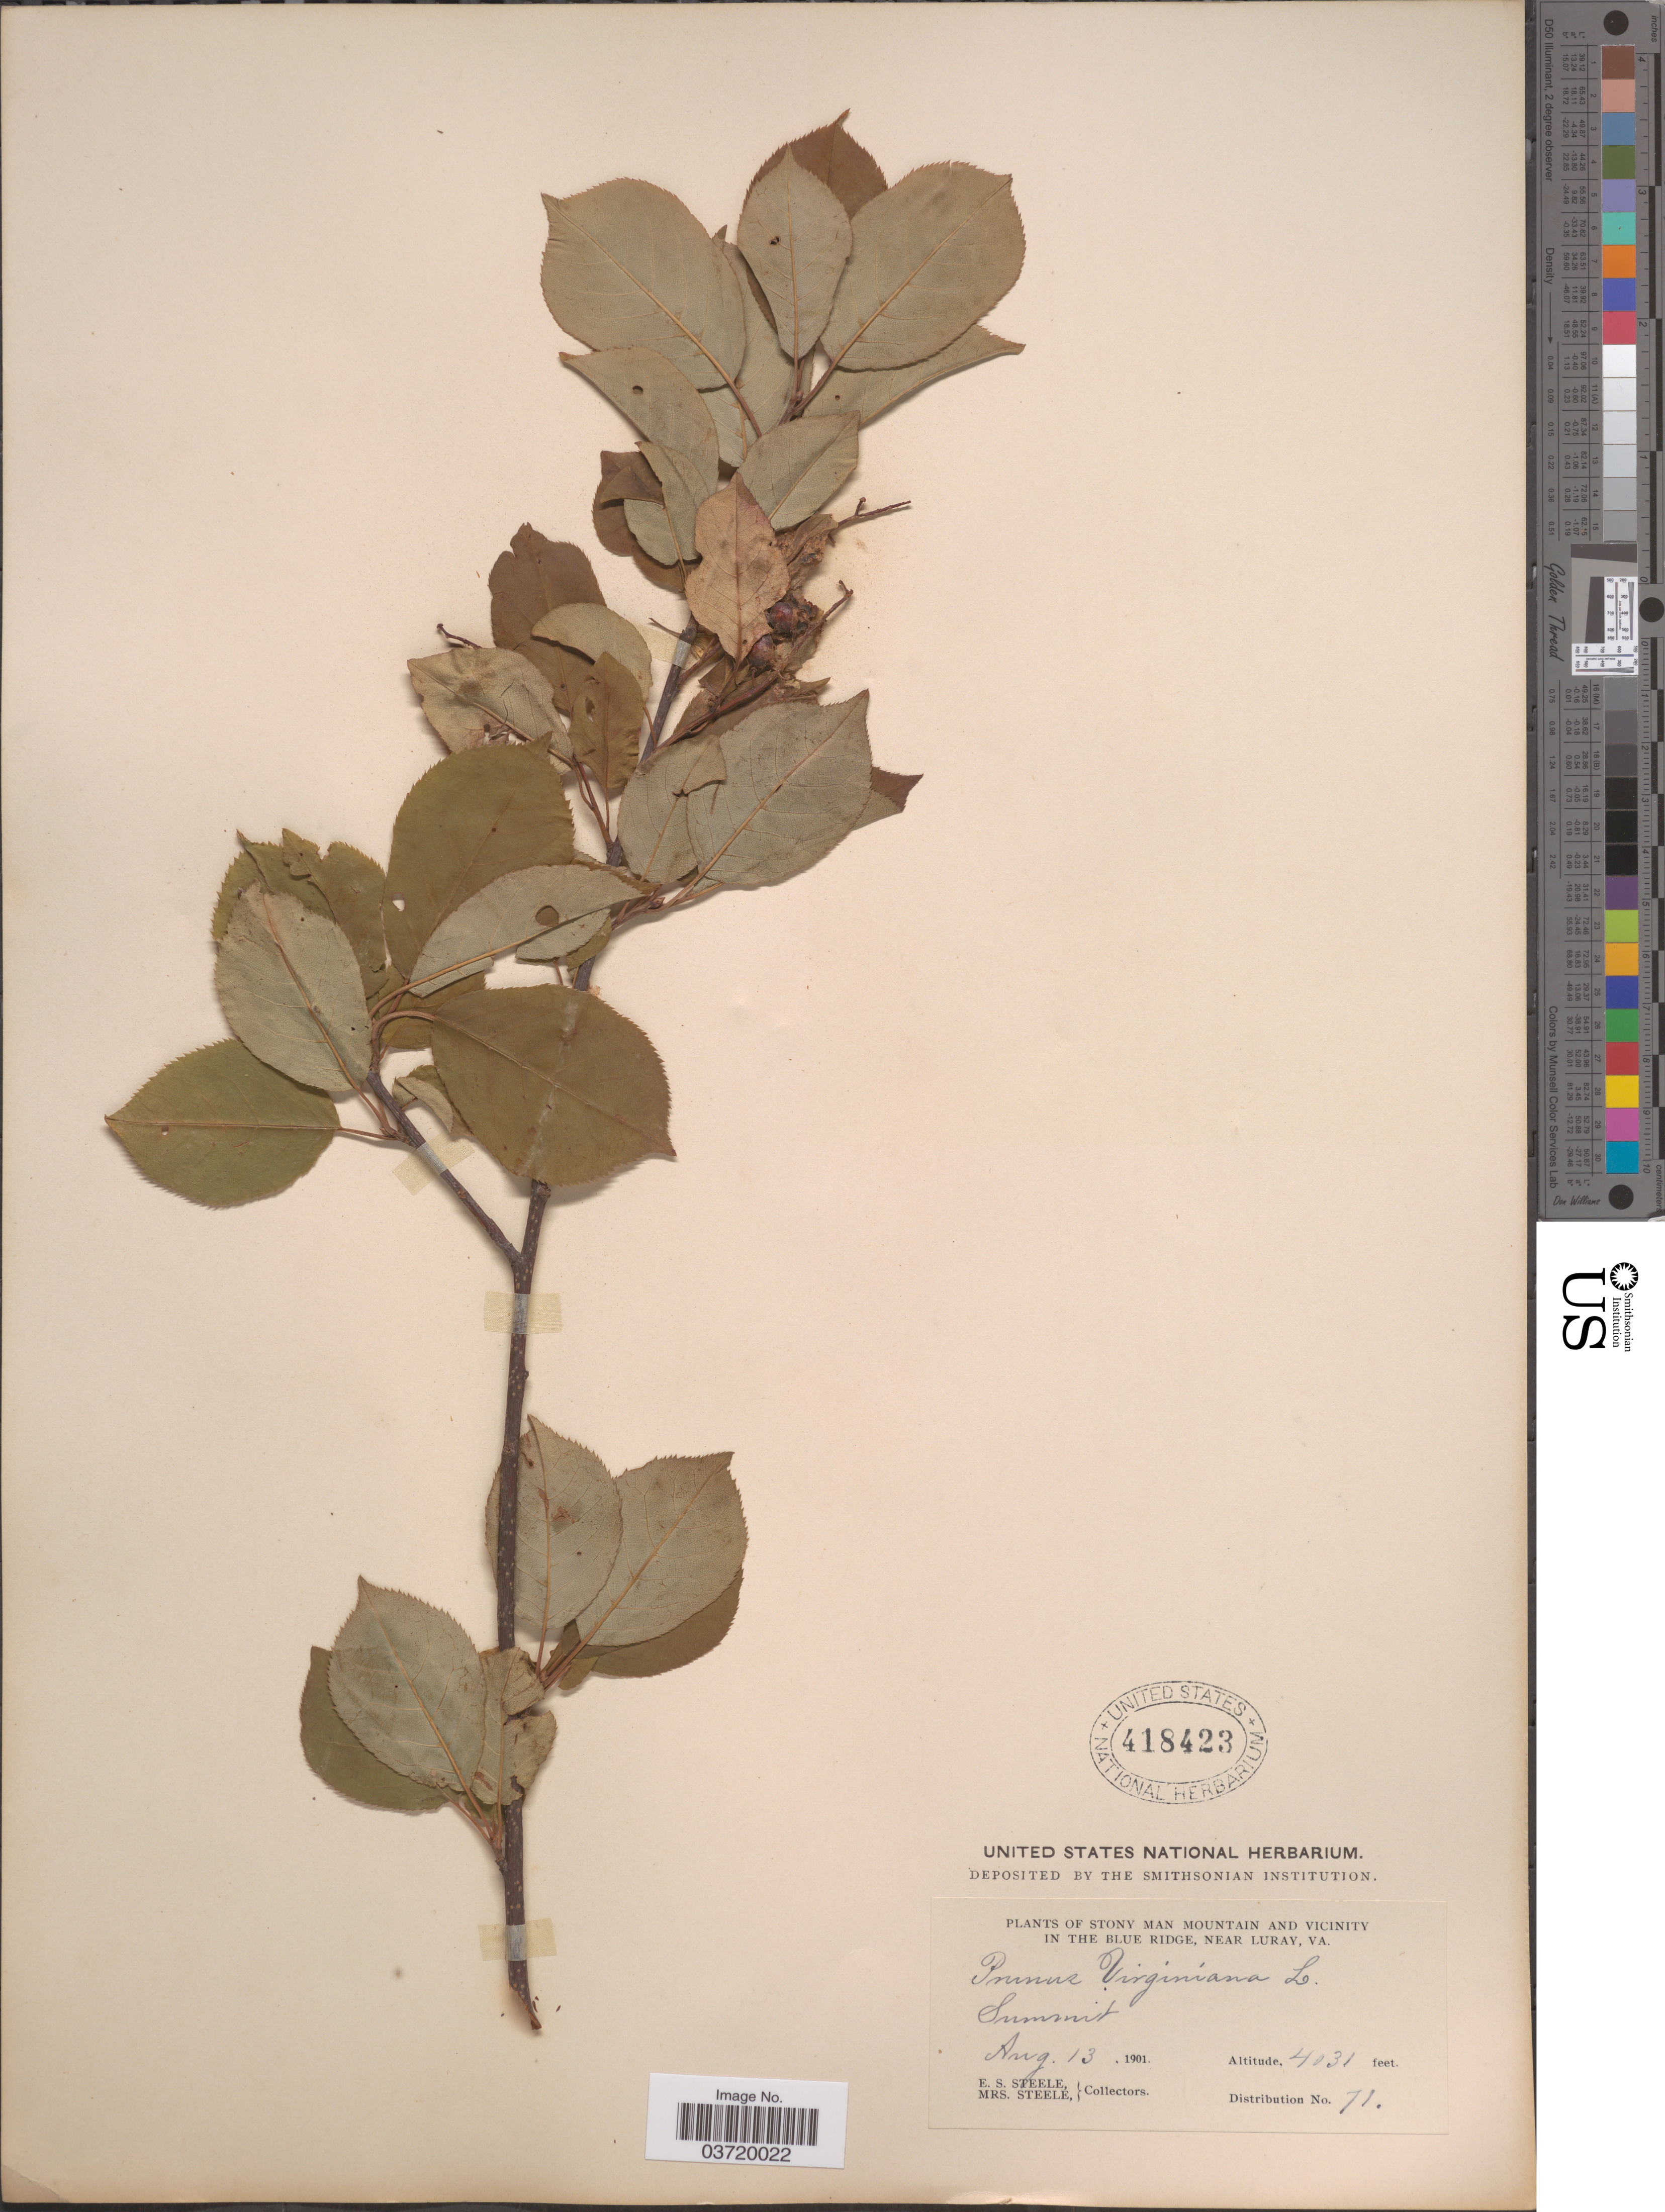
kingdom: Plantae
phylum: Tracheophyta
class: Magnoliopsida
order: Rosales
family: Rosaceae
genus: Prunus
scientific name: Prunus virginiana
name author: L.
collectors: E. Steele & Mrs. E. S. Steele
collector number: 71?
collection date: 1901-08-13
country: United States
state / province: Virginia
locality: Stony Man Mountain and Vicinity in the Blue Ridge, near Luray. Summit.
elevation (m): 1229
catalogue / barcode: US 418423